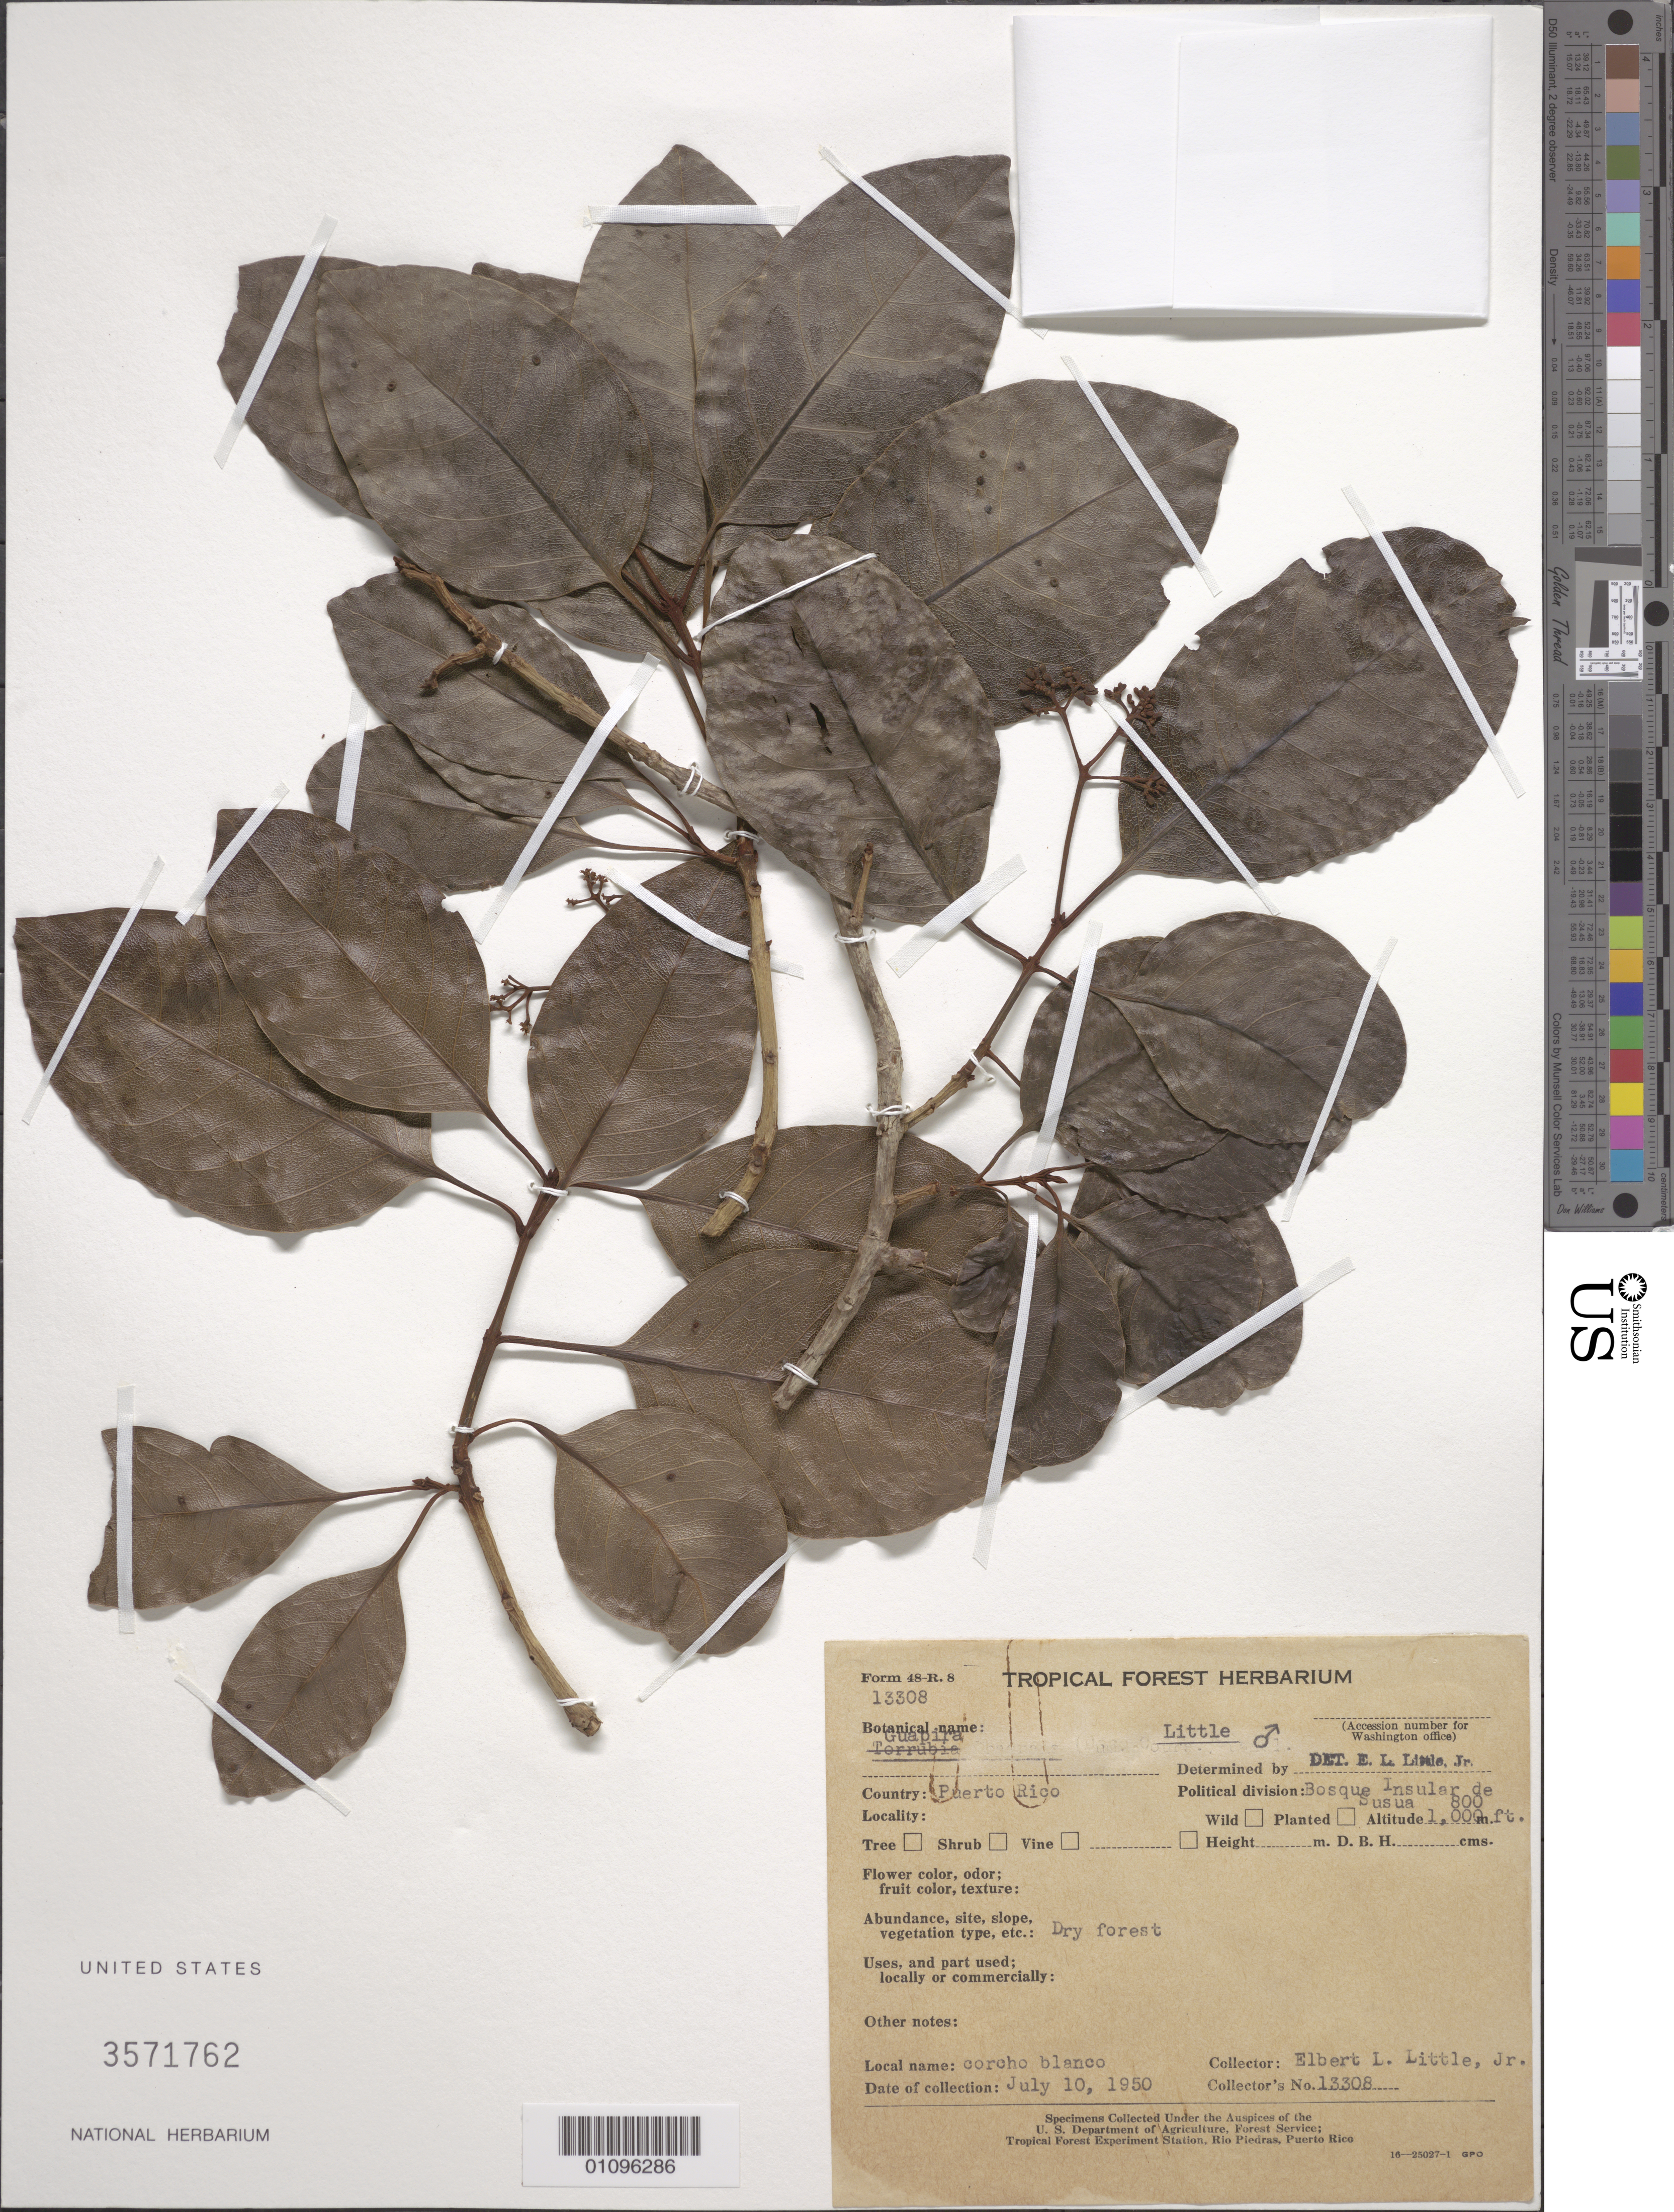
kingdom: Plantae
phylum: Tracheophyta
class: Magnoliopsida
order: Caryophyllales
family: Nyctaginaceae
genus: Guapira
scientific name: Guapira sp.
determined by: Little, Elbert L., Jr., (FSSR), United States Department of Agriculture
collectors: E. L. Little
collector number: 13308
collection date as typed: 10 Jul 1950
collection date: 1950-07-10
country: Puerto Rico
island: Puerto Rico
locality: Bosque Insular de Susúa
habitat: Dry forest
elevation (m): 244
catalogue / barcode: US 3571762